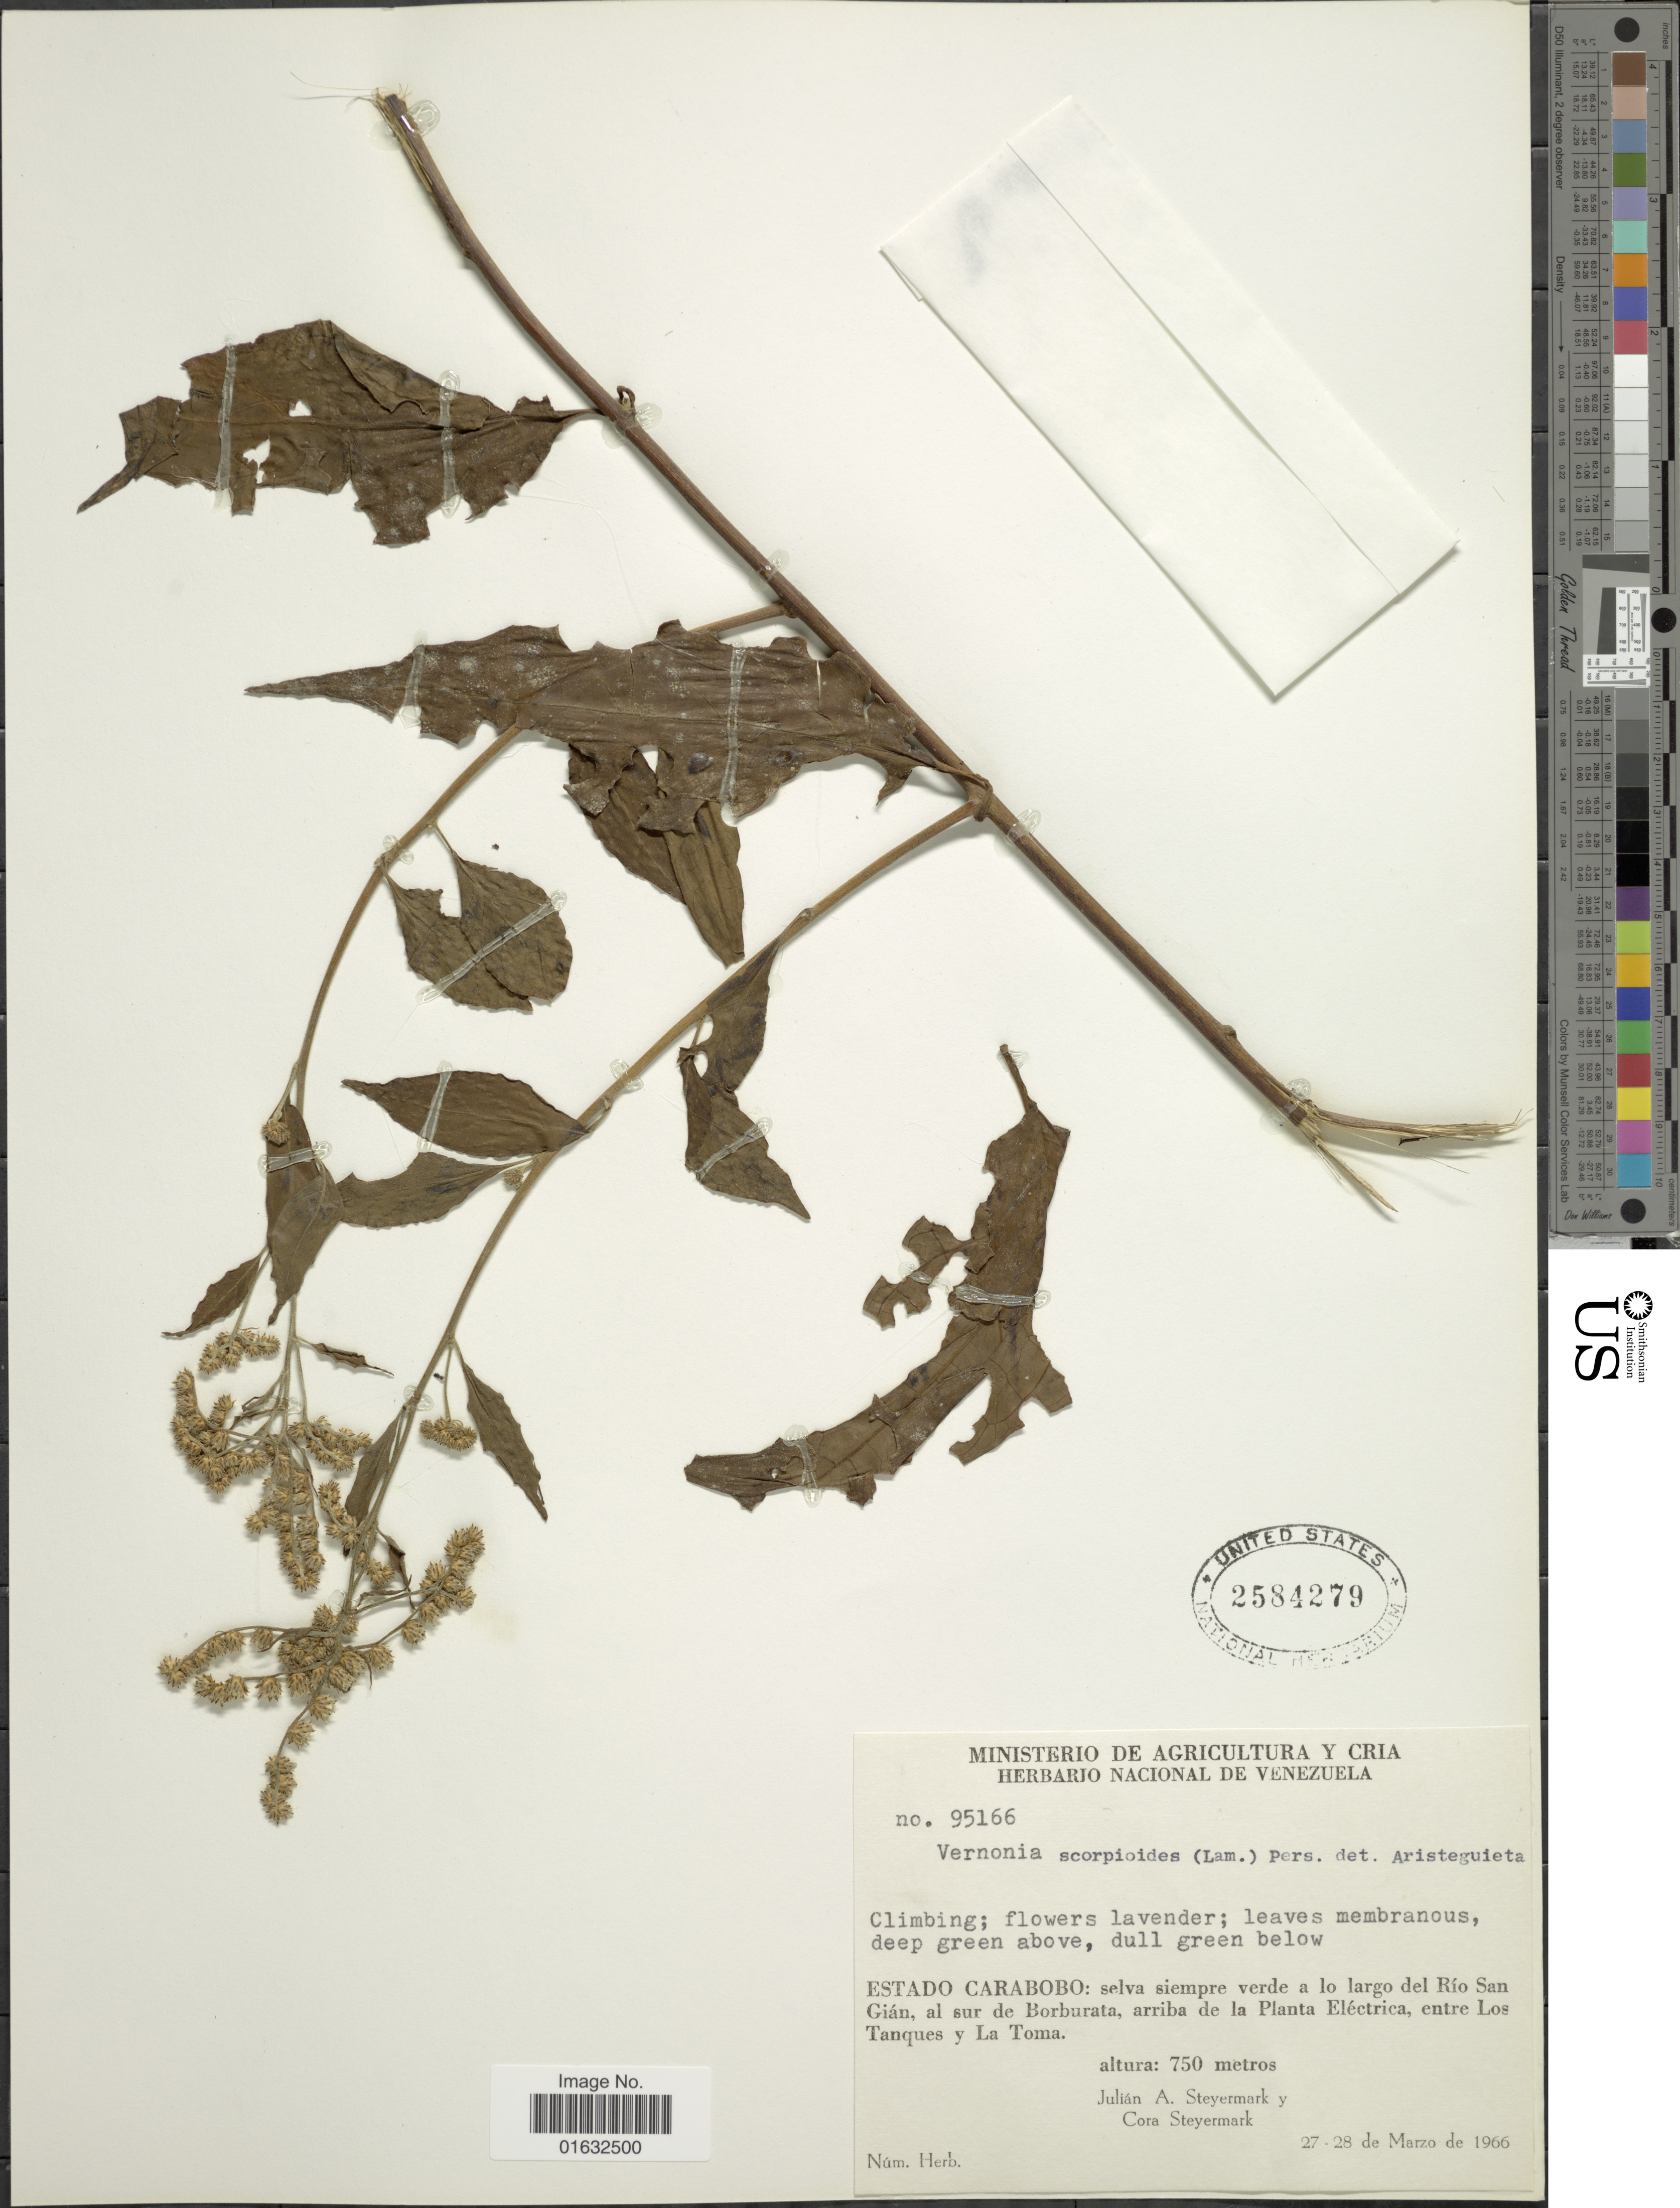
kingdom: Plantae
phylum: Tracheophyta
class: Magnoliopsida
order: Asterales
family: Asteraceae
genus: Cyrtocymura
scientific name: Cyrtocymura scorpioides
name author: (Lam.) H. Rob.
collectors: J. Steyermark & C. Steyermark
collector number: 95166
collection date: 1966-03-27/1966-03-28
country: Venezuela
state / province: Carabobo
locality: Selva siempre verde a lo largo del Río San Gián, al sur de Borburata, arriba de la Planta Eléctrica, entre Los Tanques y La Toma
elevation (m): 750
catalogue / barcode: US 2584279